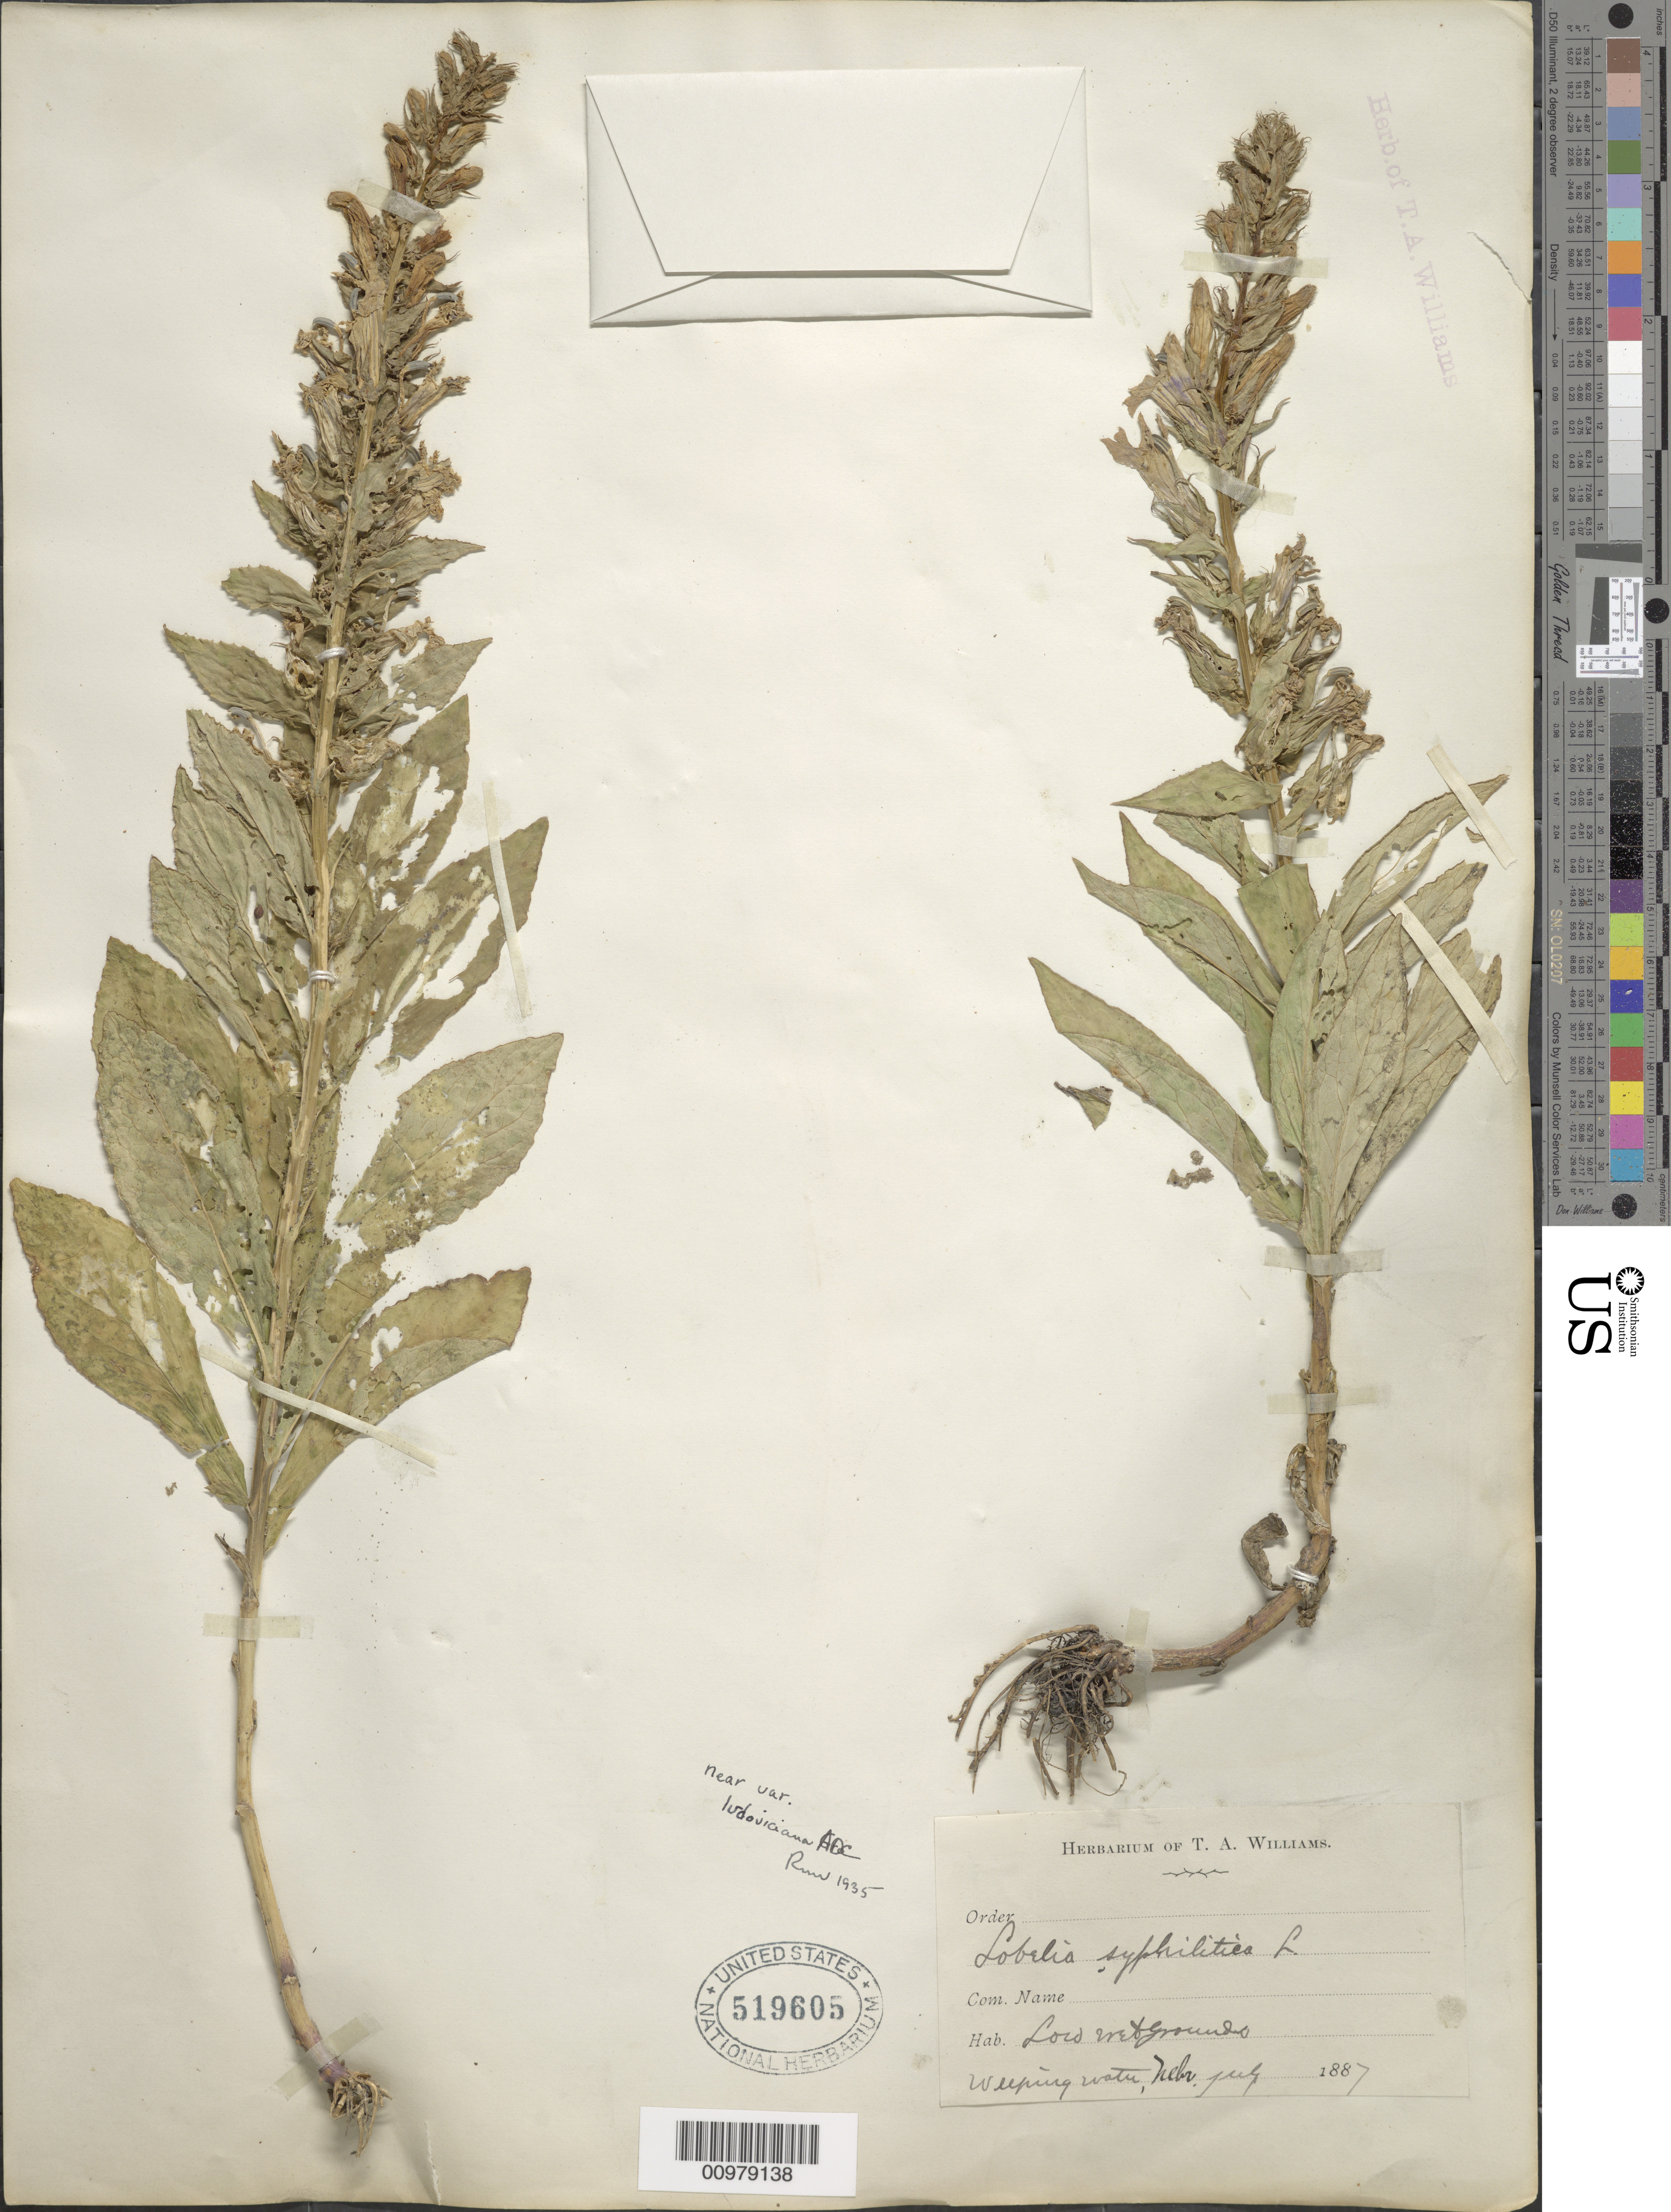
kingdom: Plantae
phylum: Tracheophyta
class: Magnoliopsida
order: Asterales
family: Campanulaceae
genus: Lobelia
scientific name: Lobelia siphilitica var. ludoviciana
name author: A. DC.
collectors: T. A. Williams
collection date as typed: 1887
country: United States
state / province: Nebraska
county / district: Cass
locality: Weeping Water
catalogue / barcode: US 516605